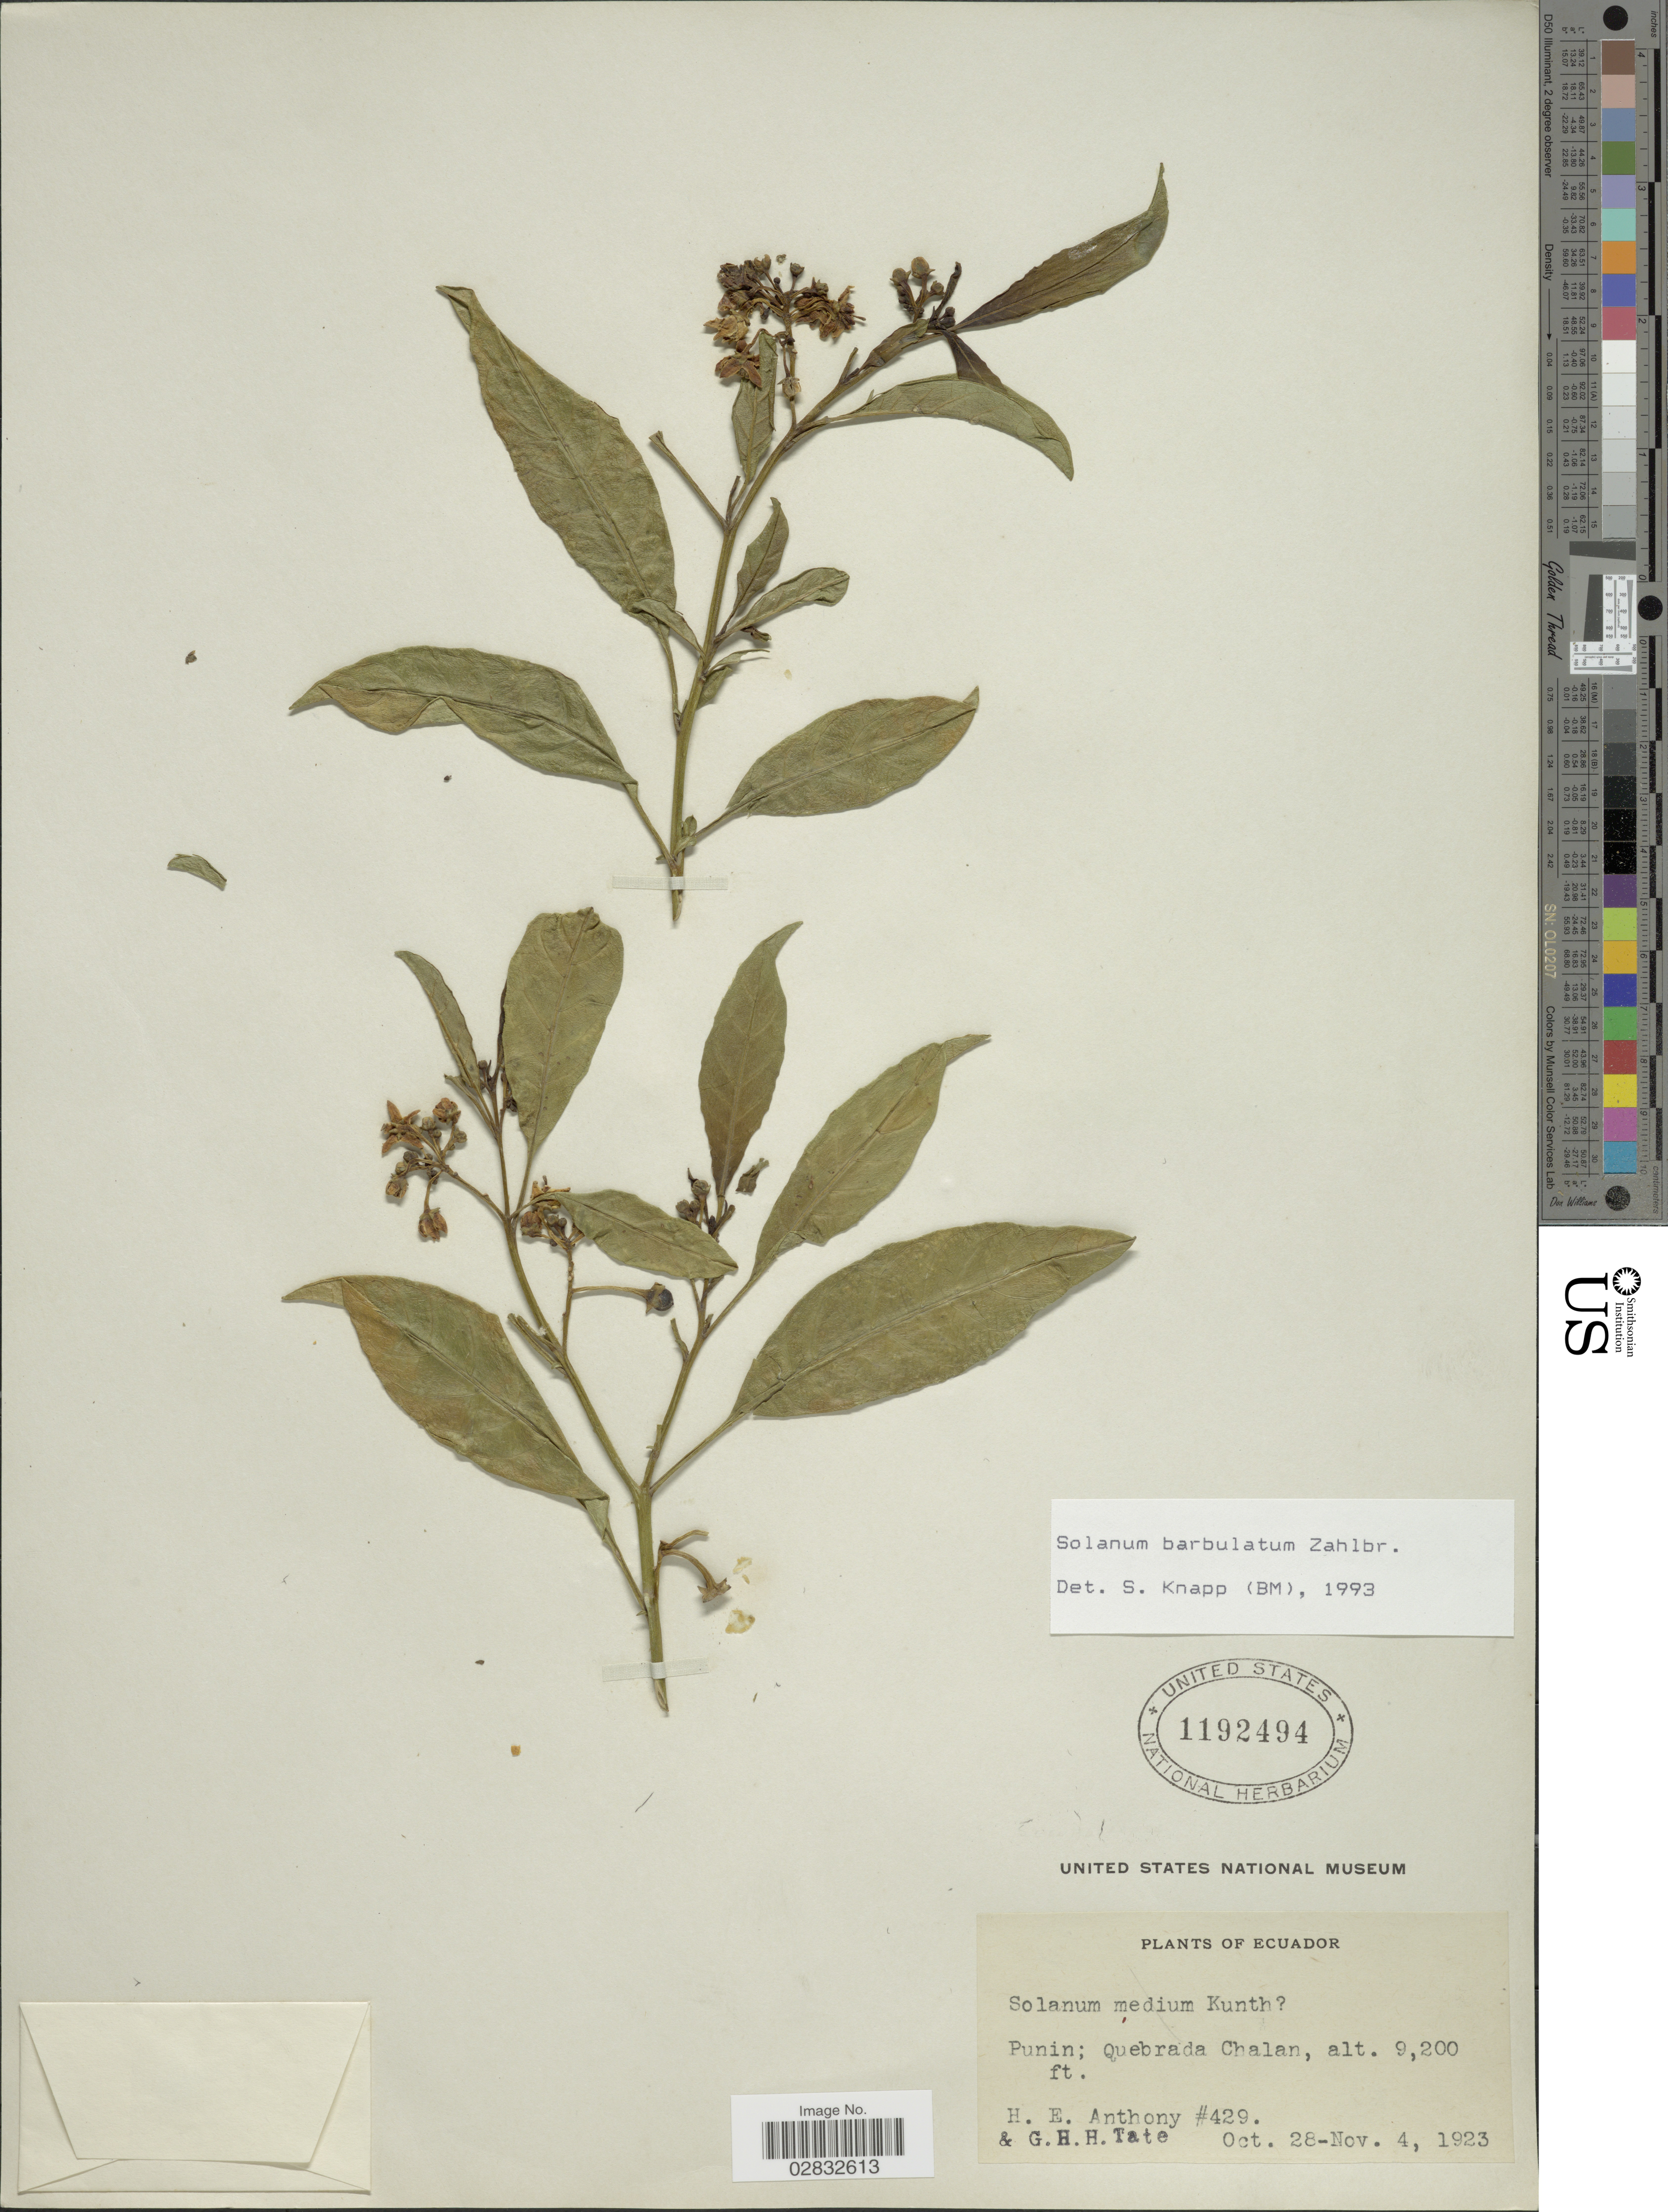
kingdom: Plantae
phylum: Tracheophyta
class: Magnoliopsida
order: Solanales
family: Solanaceae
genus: Solanum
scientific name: Solanum barbulatum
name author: Zahlbr.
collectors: H. E. Anthony & G. H. H.Tate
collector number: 429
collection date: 1923-10-28/1923-11-04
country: Ecuador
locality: Punin, Quebrada Chalan.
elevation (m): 2804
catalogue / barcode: US 1192494